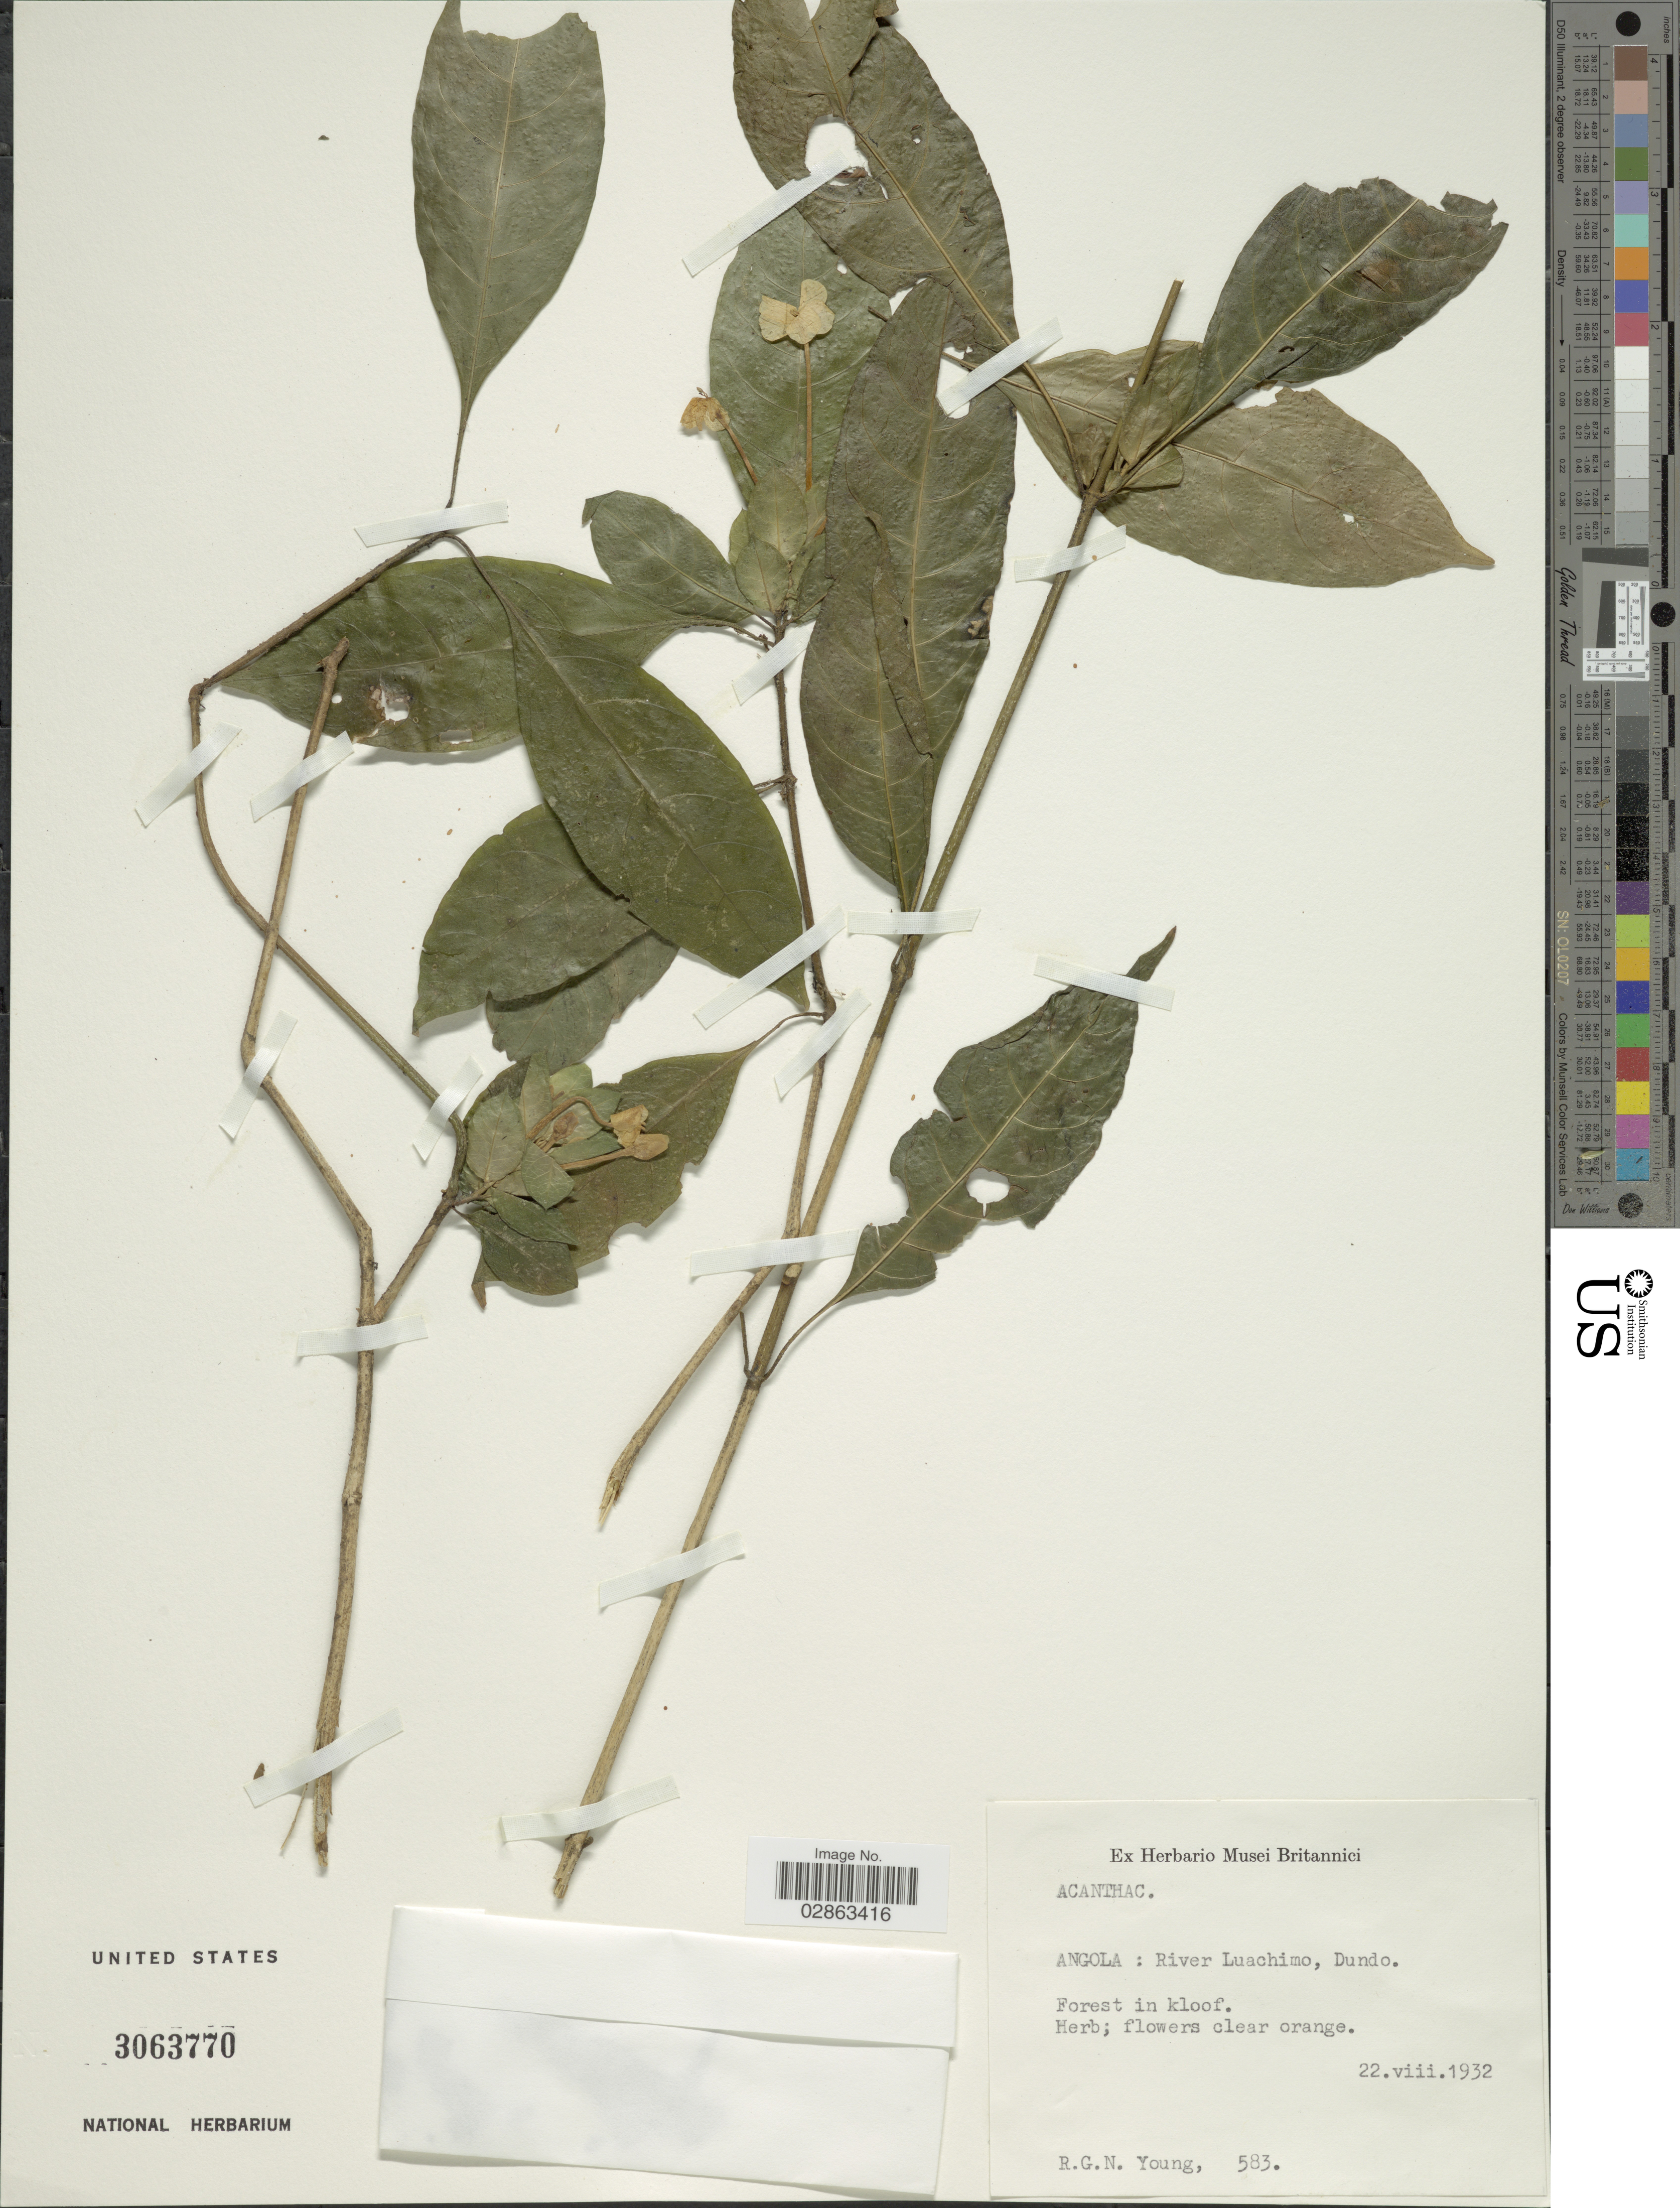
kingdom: Plantae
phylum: Tracheophyta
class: Magnoliopsida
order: Lamiales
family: Acanthaceae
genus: Lankesteria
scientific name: Lankesteria barteri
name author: Hook. f.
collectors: R. Young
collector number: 583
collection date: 1932-08-22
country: Angola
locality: River Luachimo, Dundo.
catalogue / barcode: US 3063770